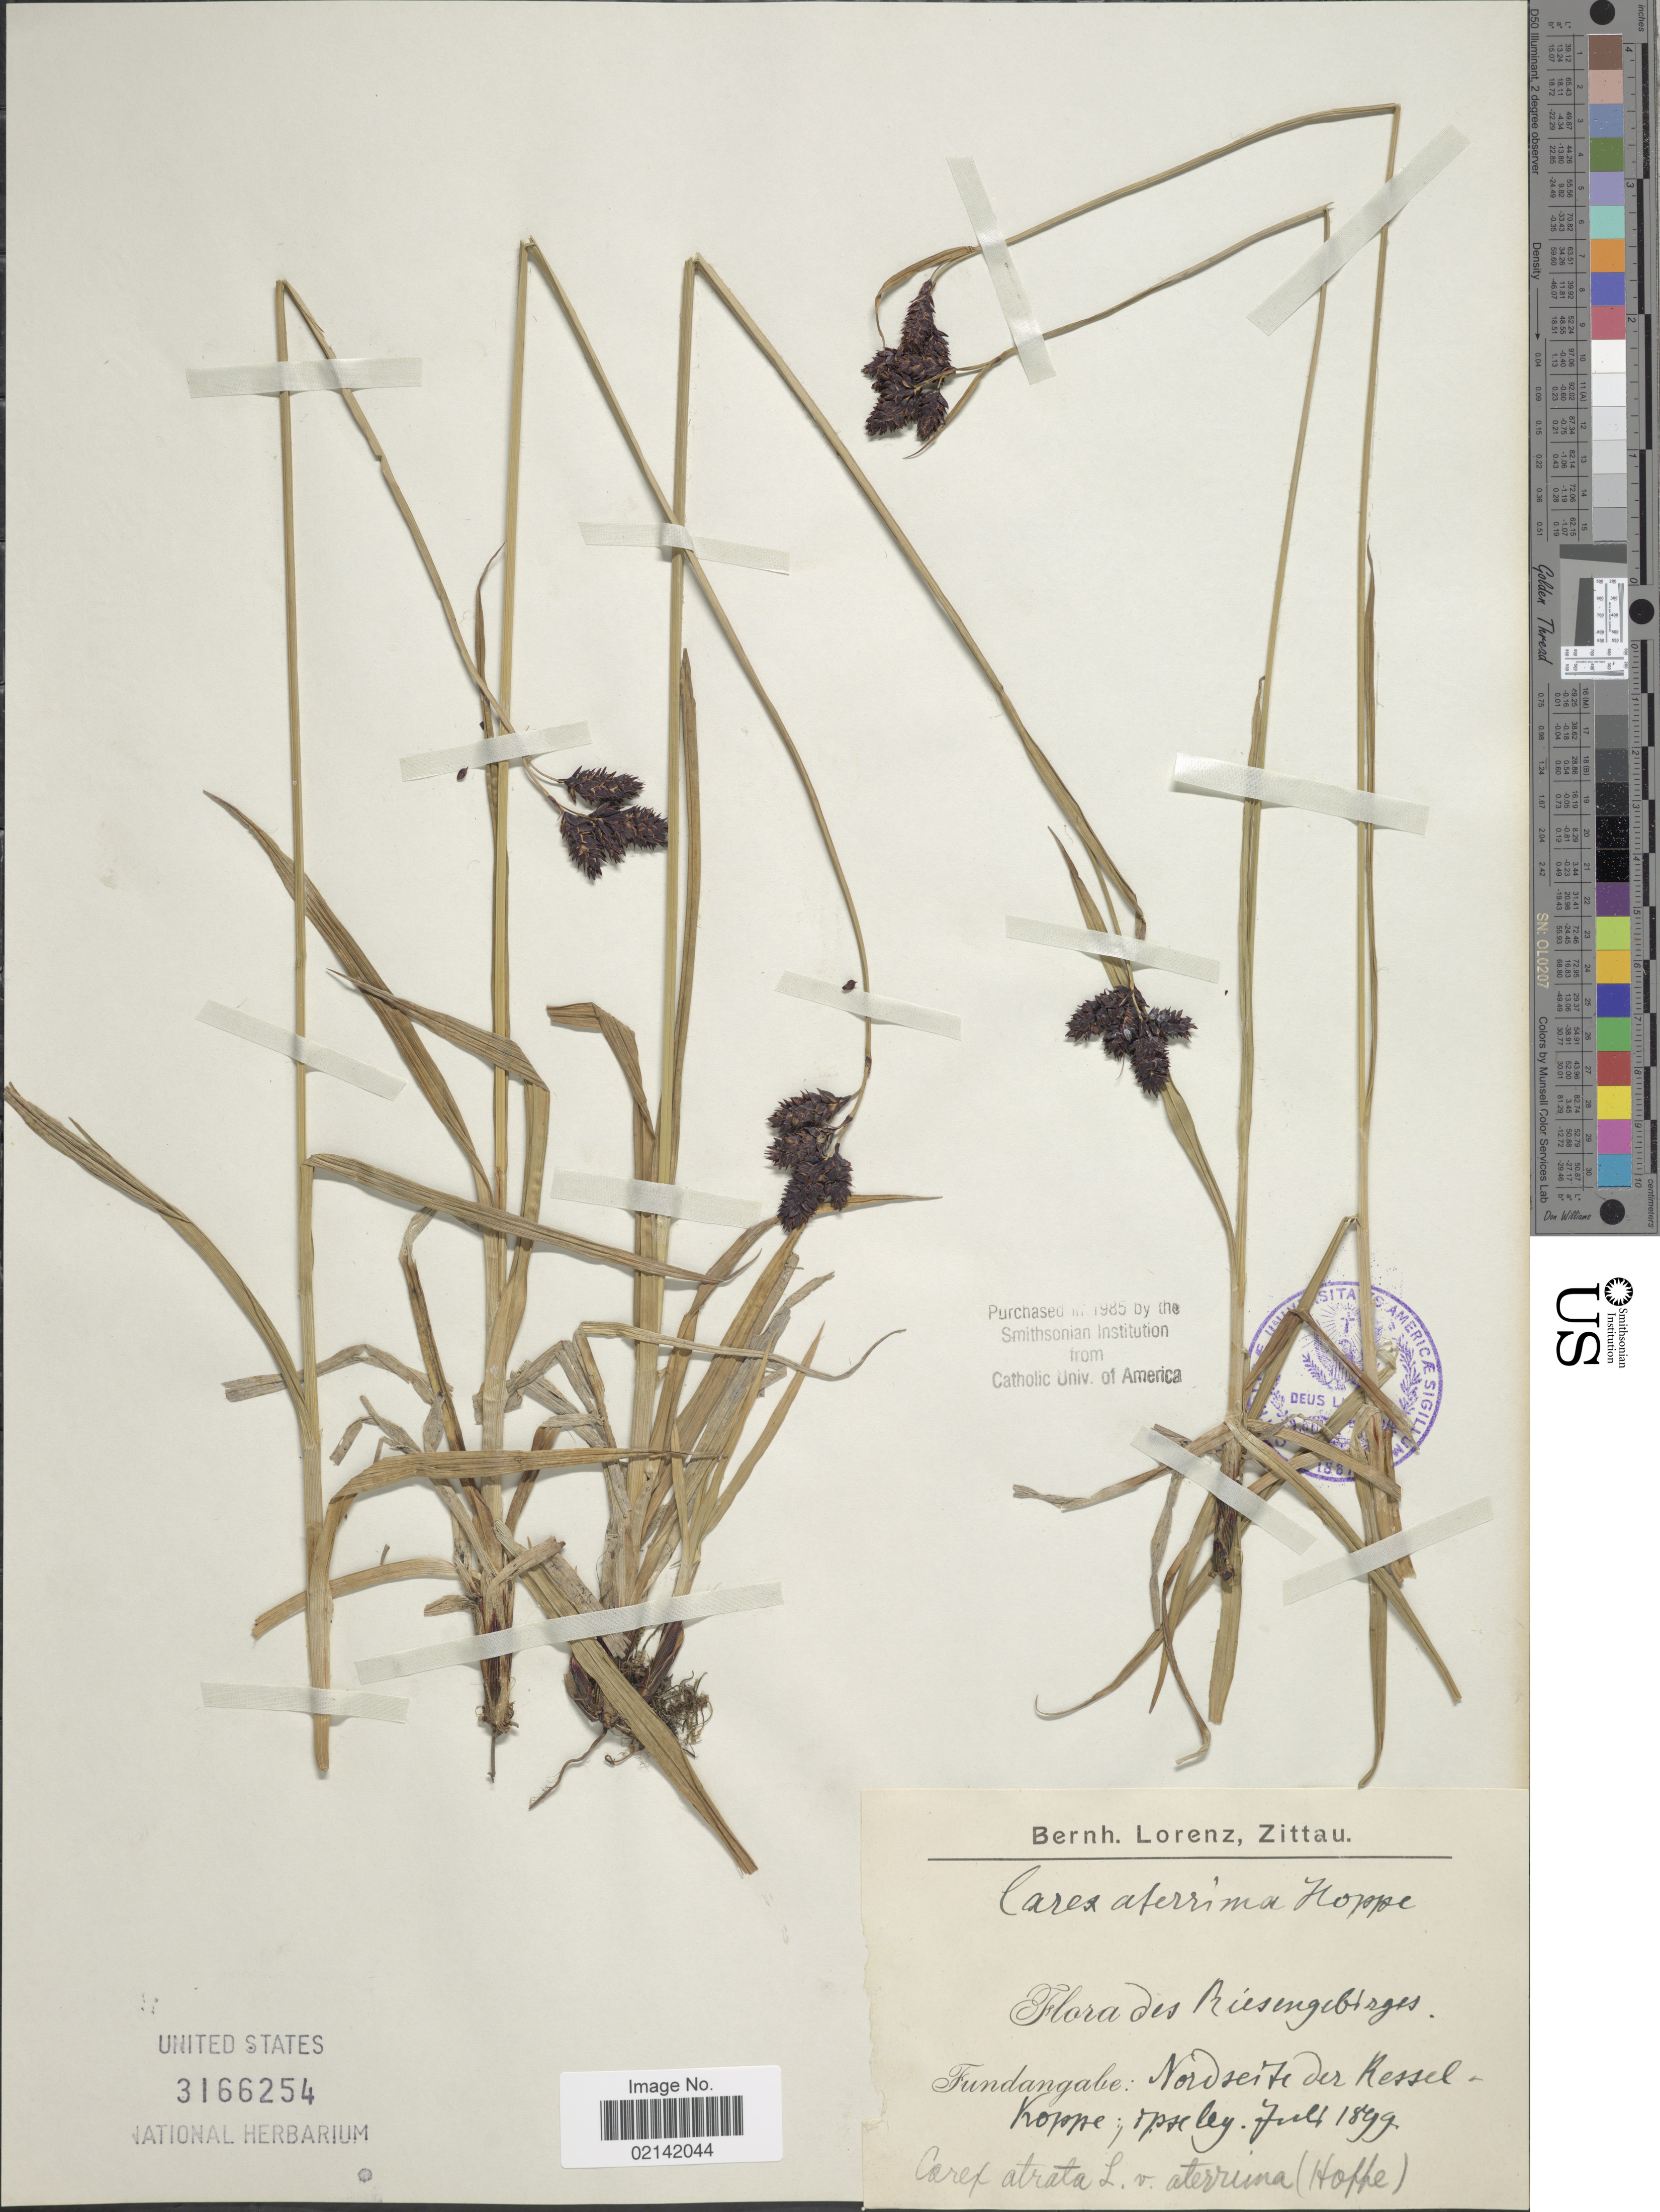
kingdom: Plantae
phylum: Tracheophyta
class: Liliopsida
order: Poales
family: Cyperaceae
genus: Carex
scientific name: Carex atrata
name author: L.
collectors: B. Lorenz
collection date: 1899-07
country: Czechia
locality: Des Riesengebirges, Fundangabe: Nordseite der KesselKoppe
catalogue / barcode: US 3166254